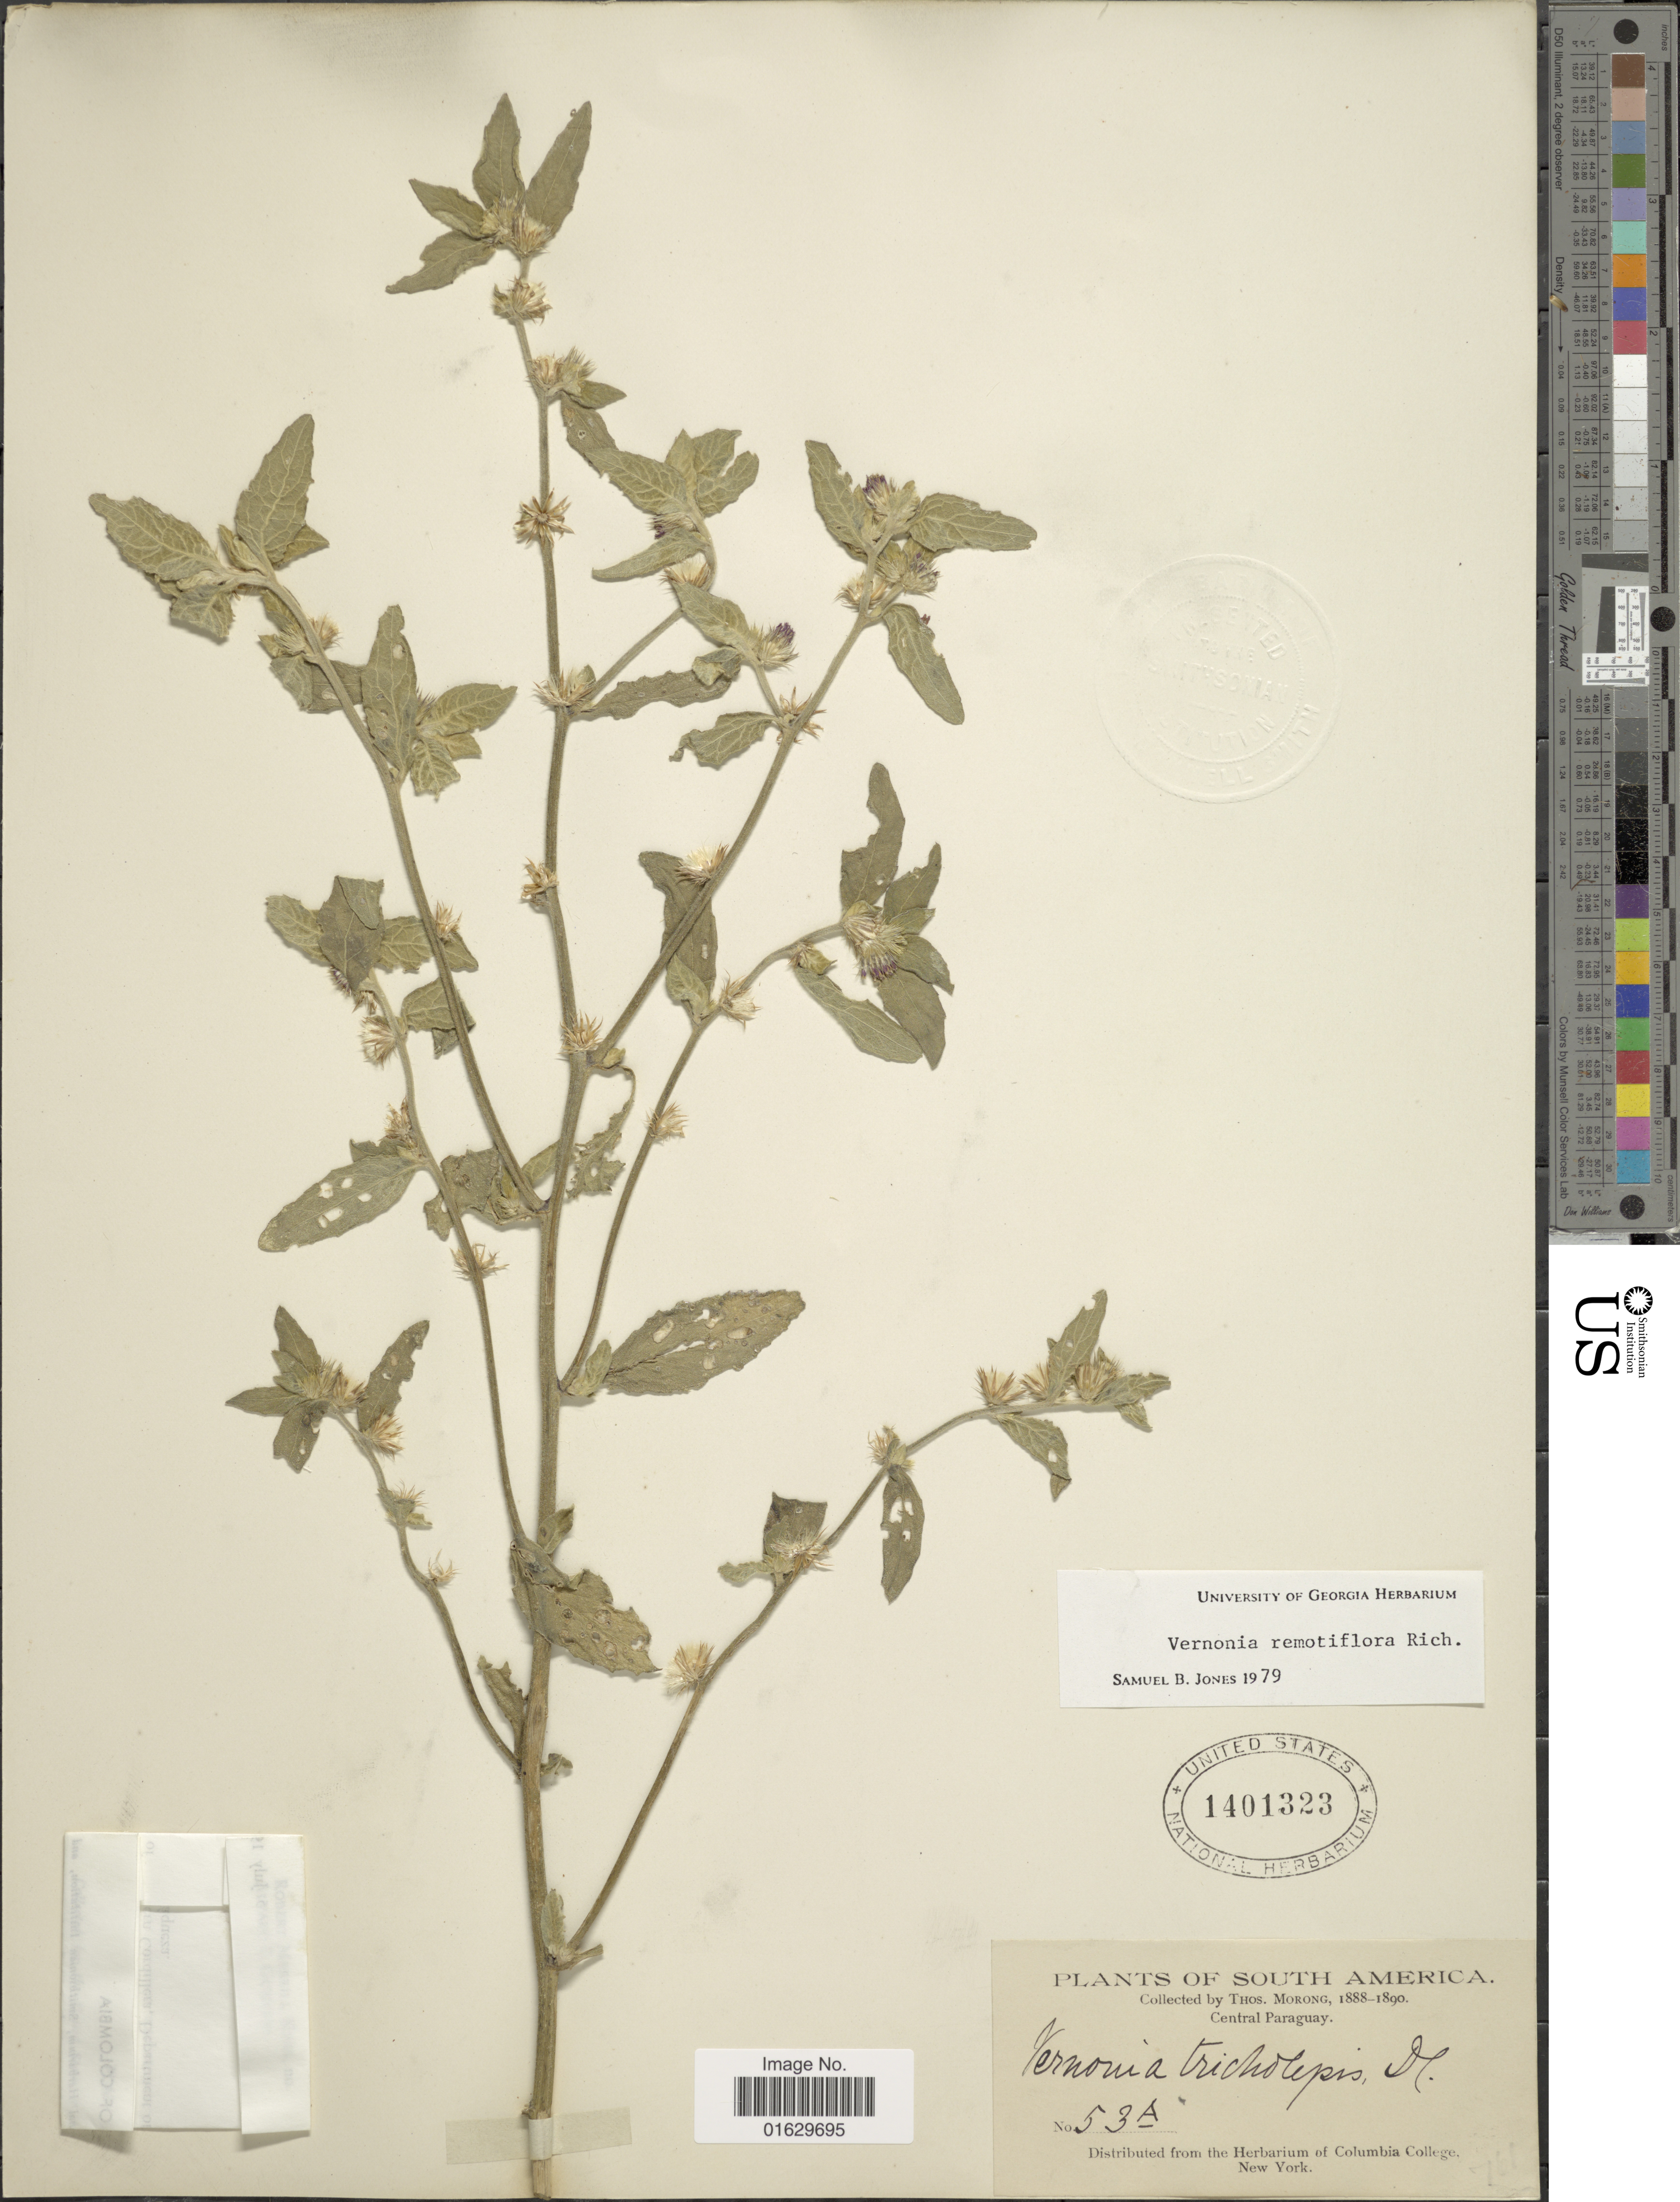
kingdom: Plantae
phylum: Tracheophyta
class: Magnoliopsida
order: Asterales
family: Asteraceae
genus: Lepidaploa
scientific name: Lepidaploa remotiflora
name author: (Rich.) H. Rob.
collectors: ex herb. T. Morong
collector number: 53A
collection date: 1888/1890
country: Paraguay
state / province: Central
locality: Central Paraguay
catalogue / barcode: US 1401323